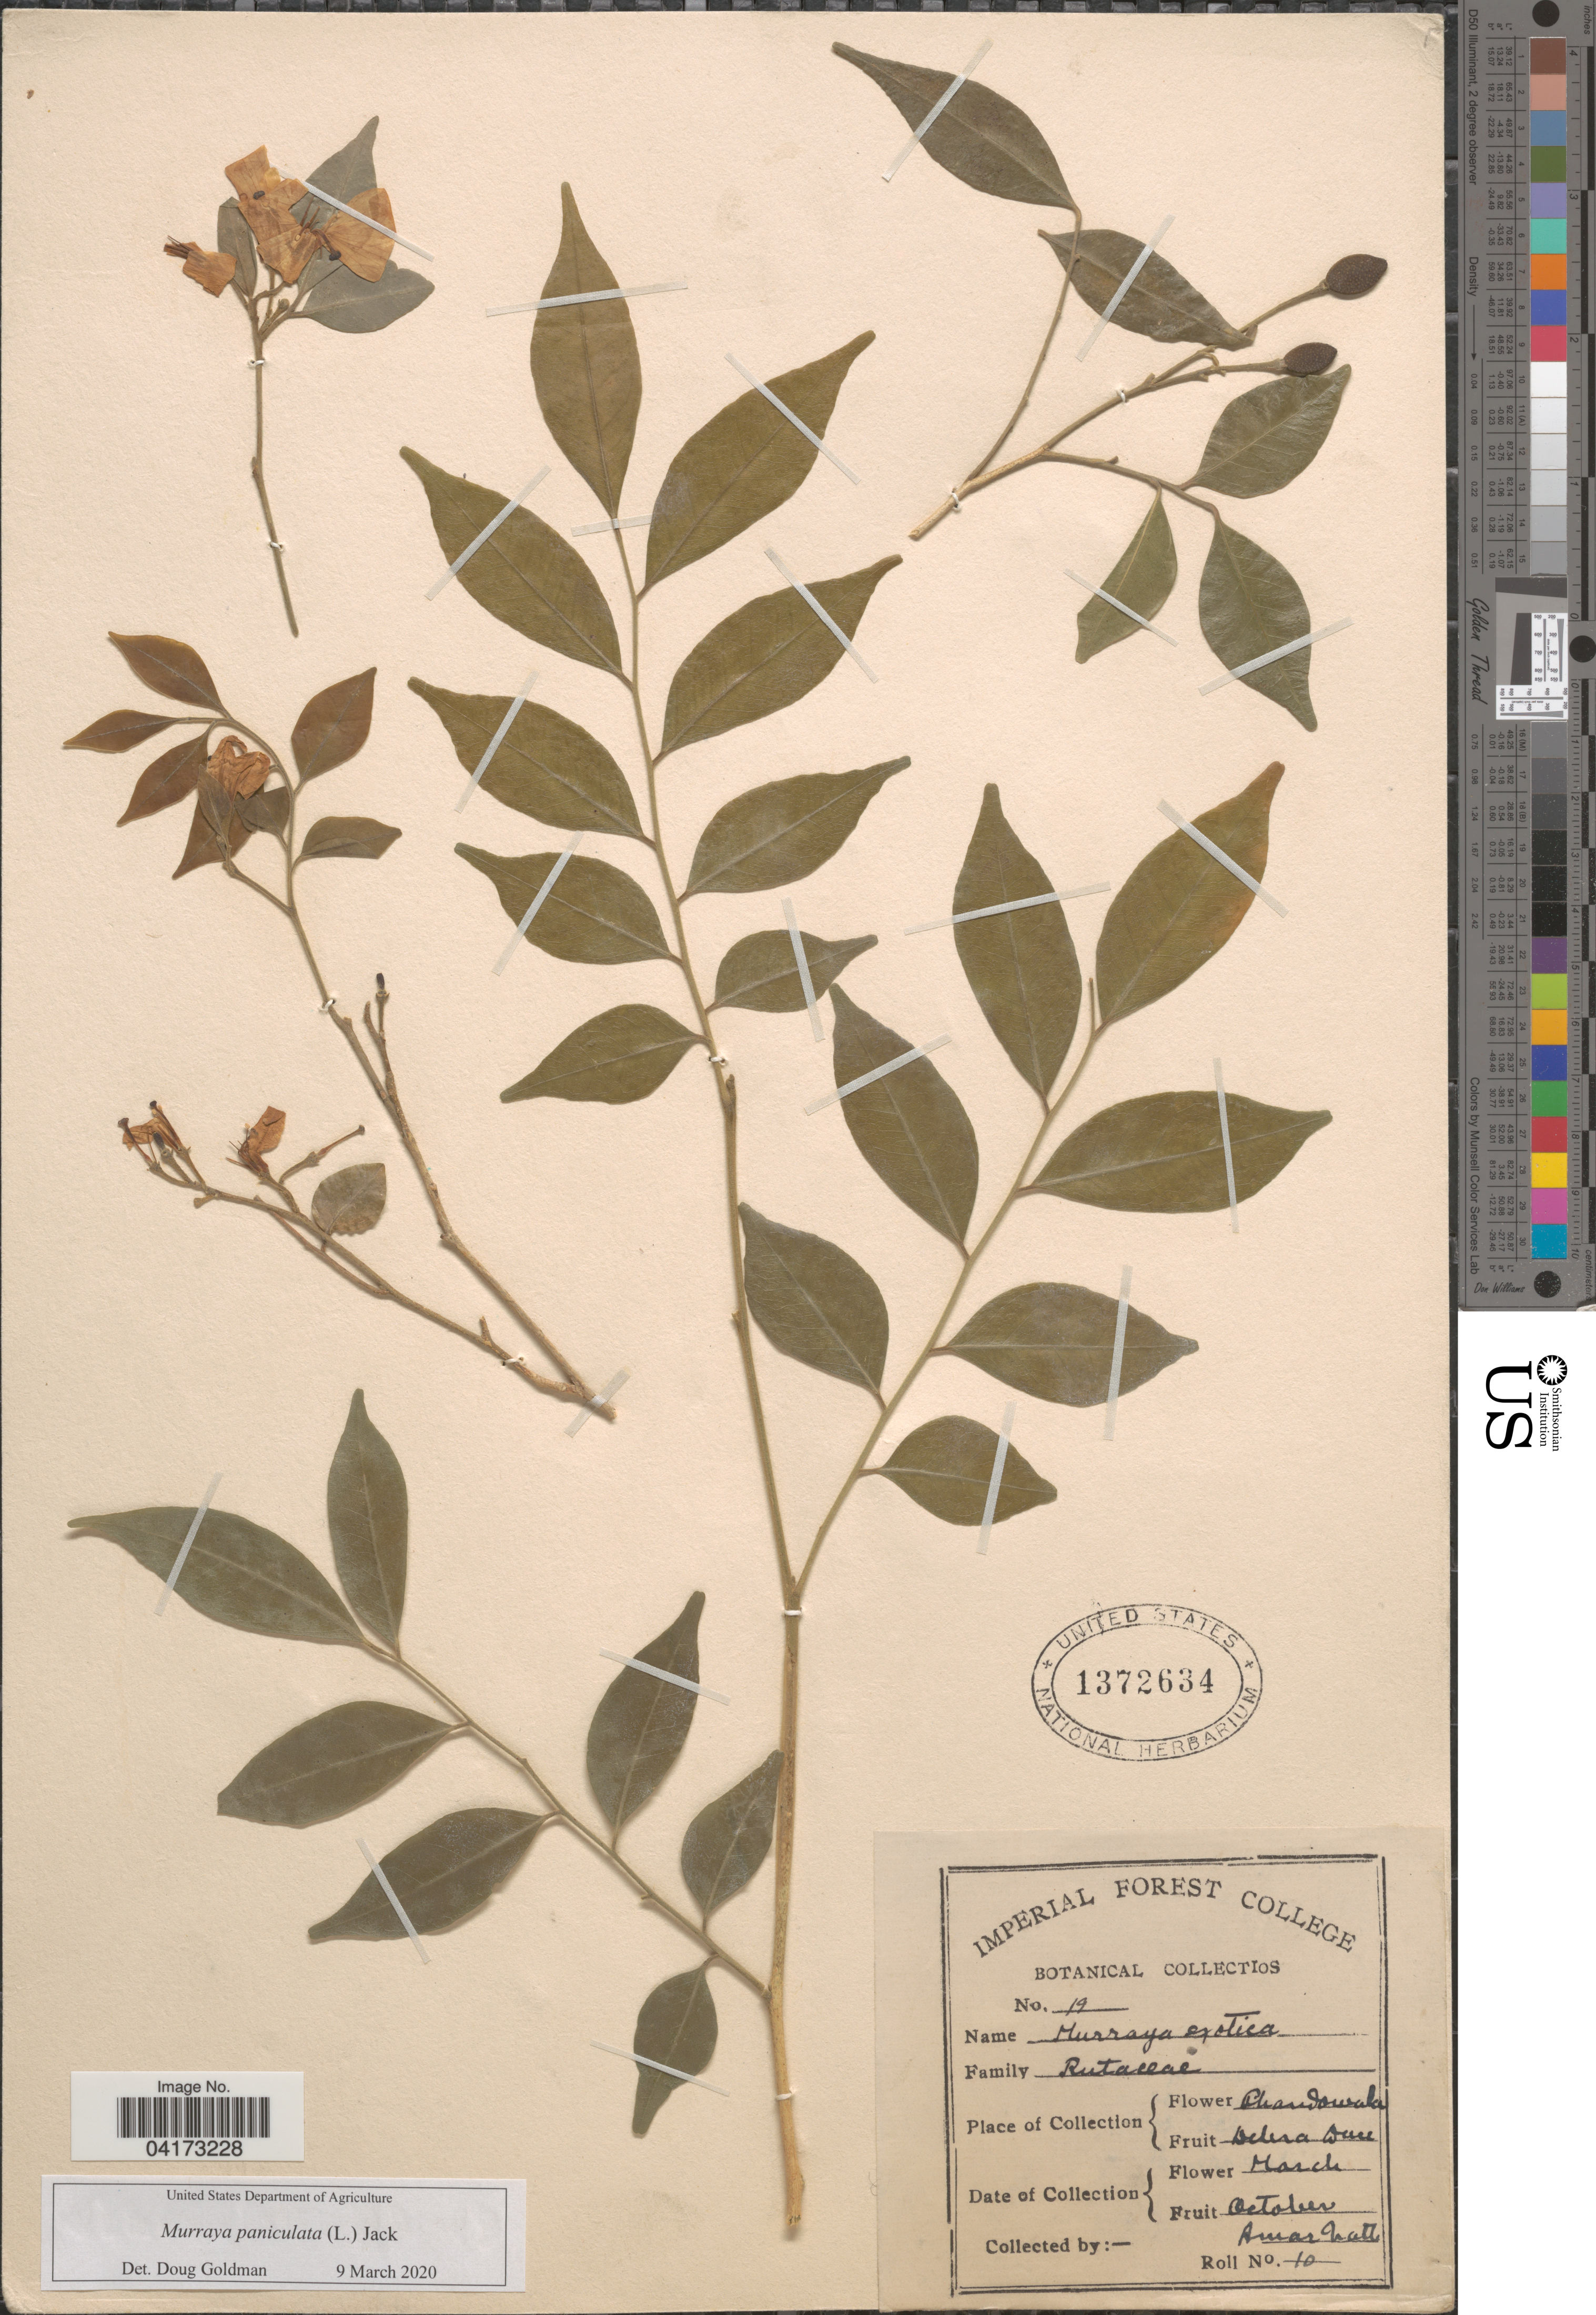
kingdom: Plantae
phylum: Tracheophyta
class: Magnoliopsida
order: Sapindales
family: Rutaceae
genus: Murraya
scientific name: Murraya paniculata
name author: (L.) Jack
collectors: A. Nath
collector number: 19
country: India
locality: Phandowala.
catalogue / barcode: US 1372634